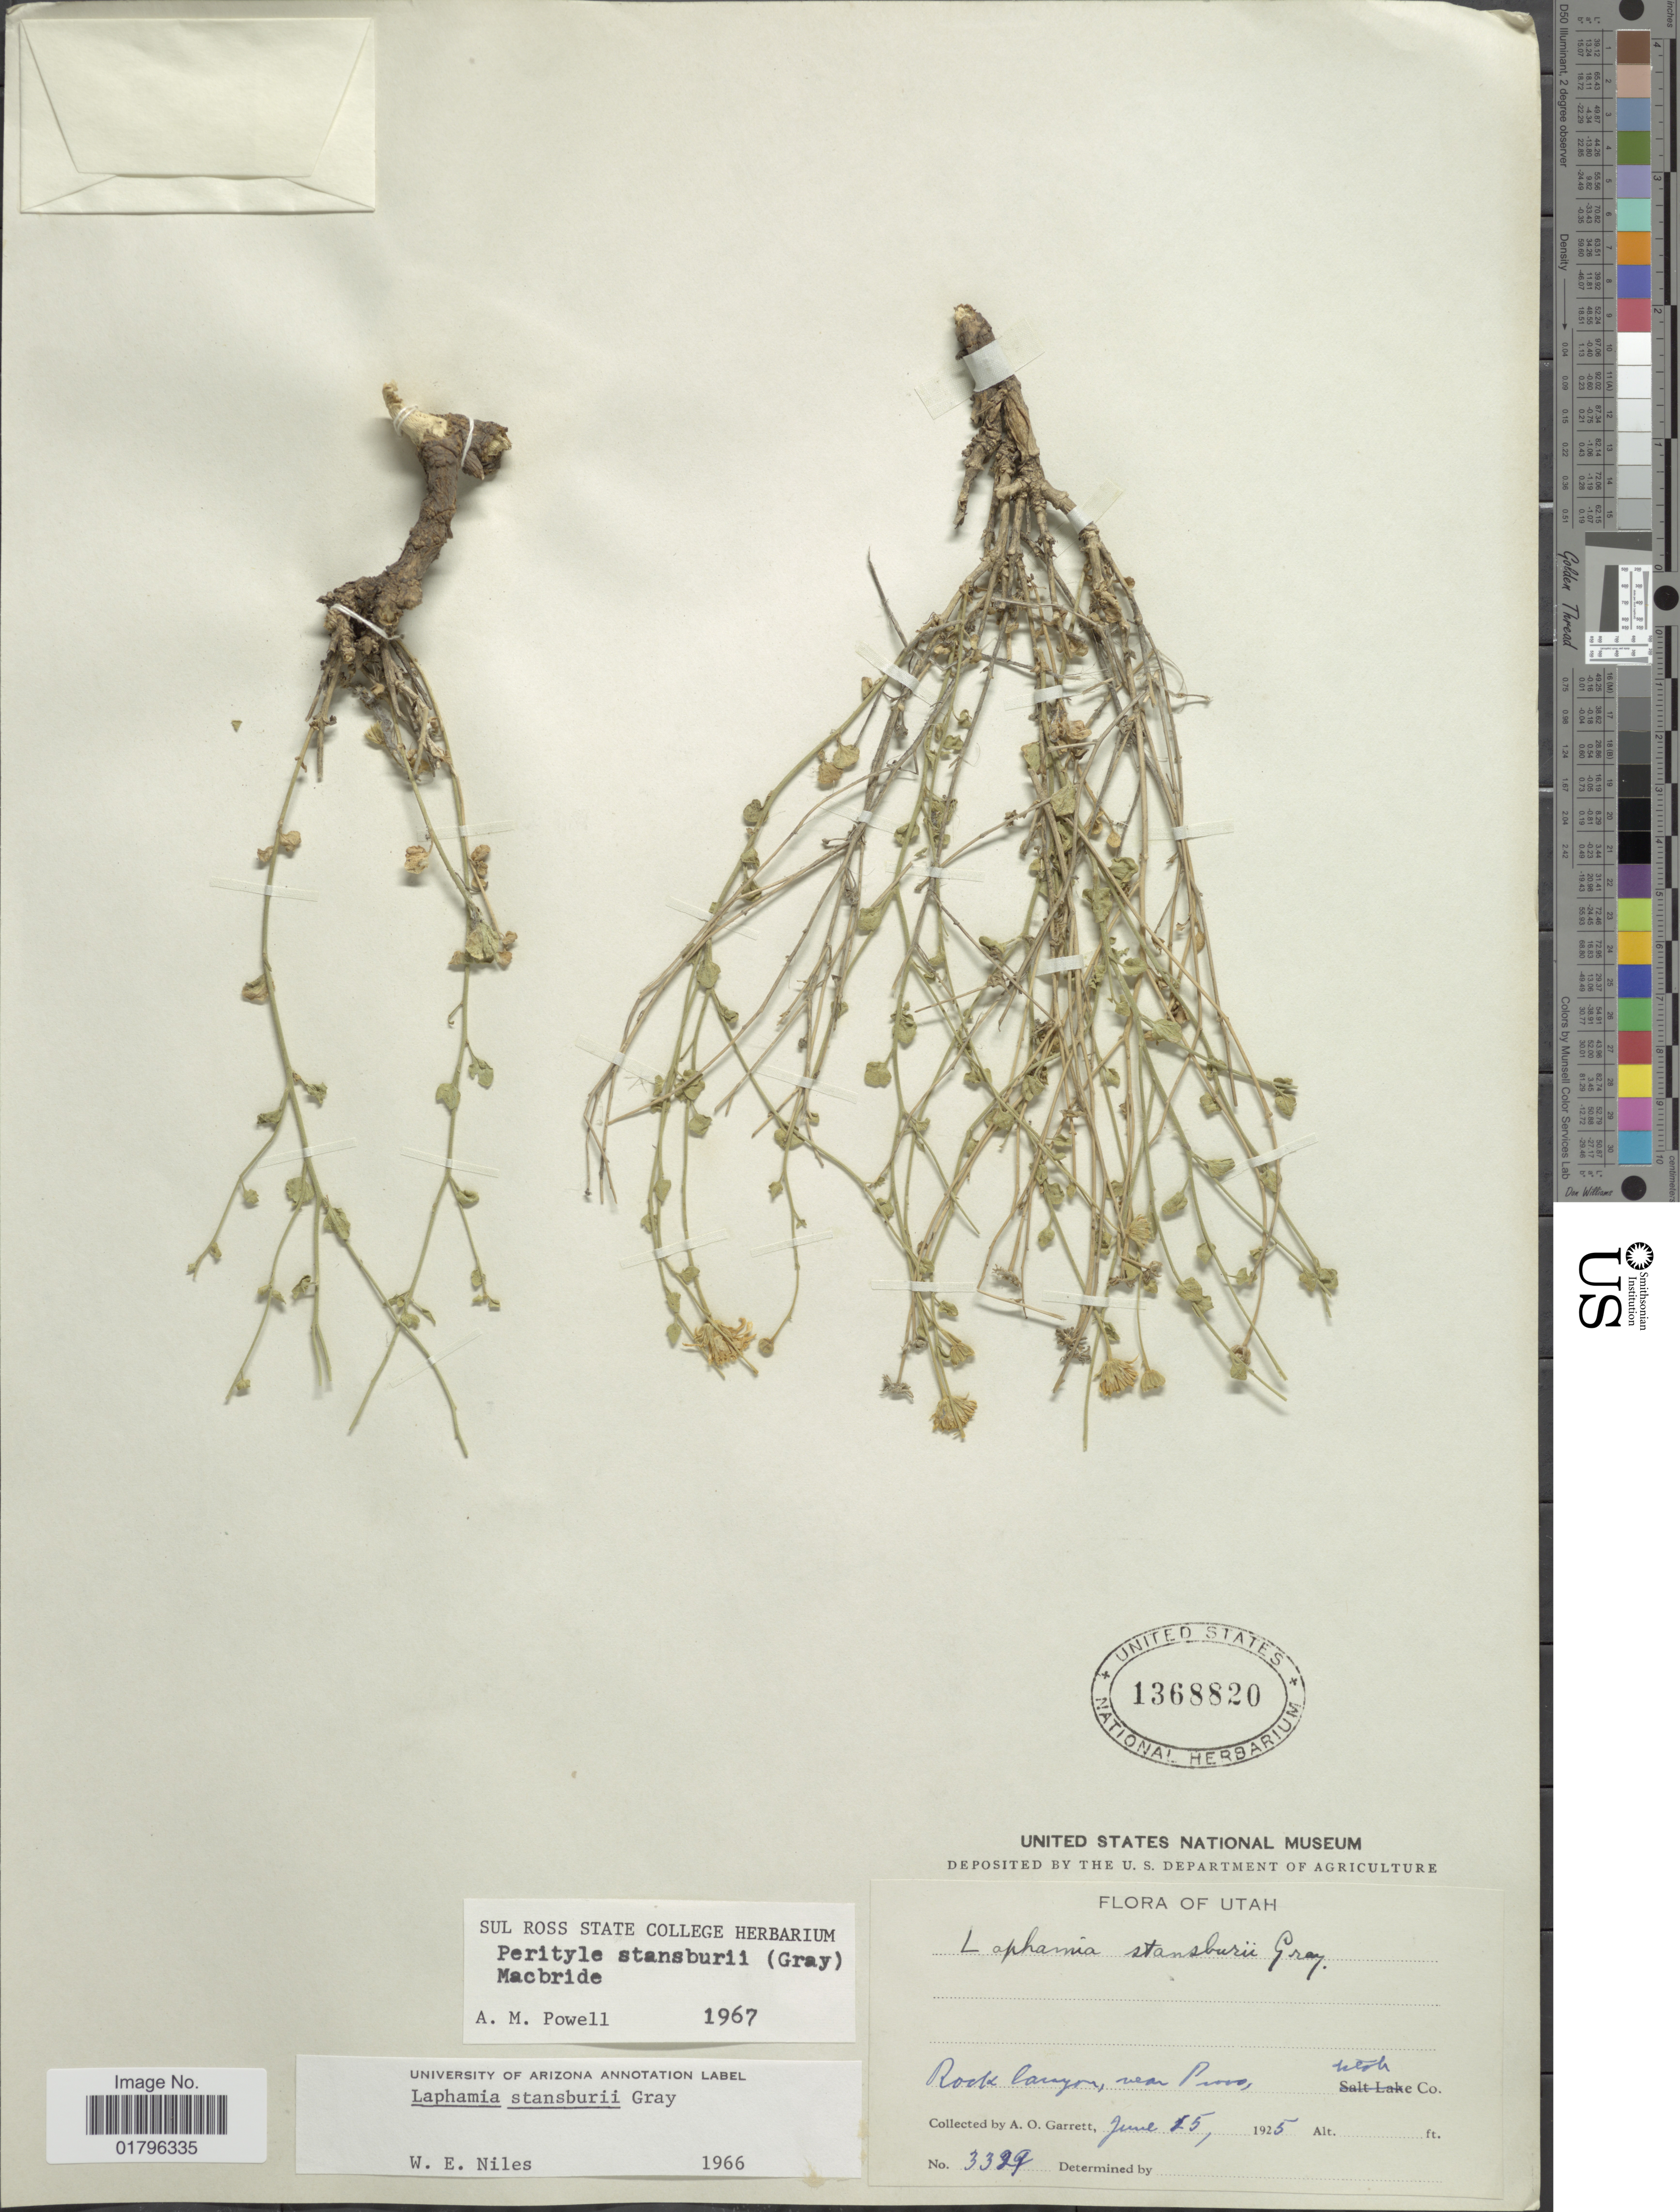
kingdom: Plantae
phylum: Tracheophyta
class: Magnoliopsida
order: Asterales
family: Asteraceae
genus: Perityle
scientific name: Perityle stansburyi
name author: (A. Gray) J.F. Macbr.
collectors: A. O. Garrett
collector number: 3329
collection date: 1925-06-25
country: United States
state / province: Utah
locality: Rock Canyon, near Povo, Utah Co.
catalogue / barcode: US 1368820